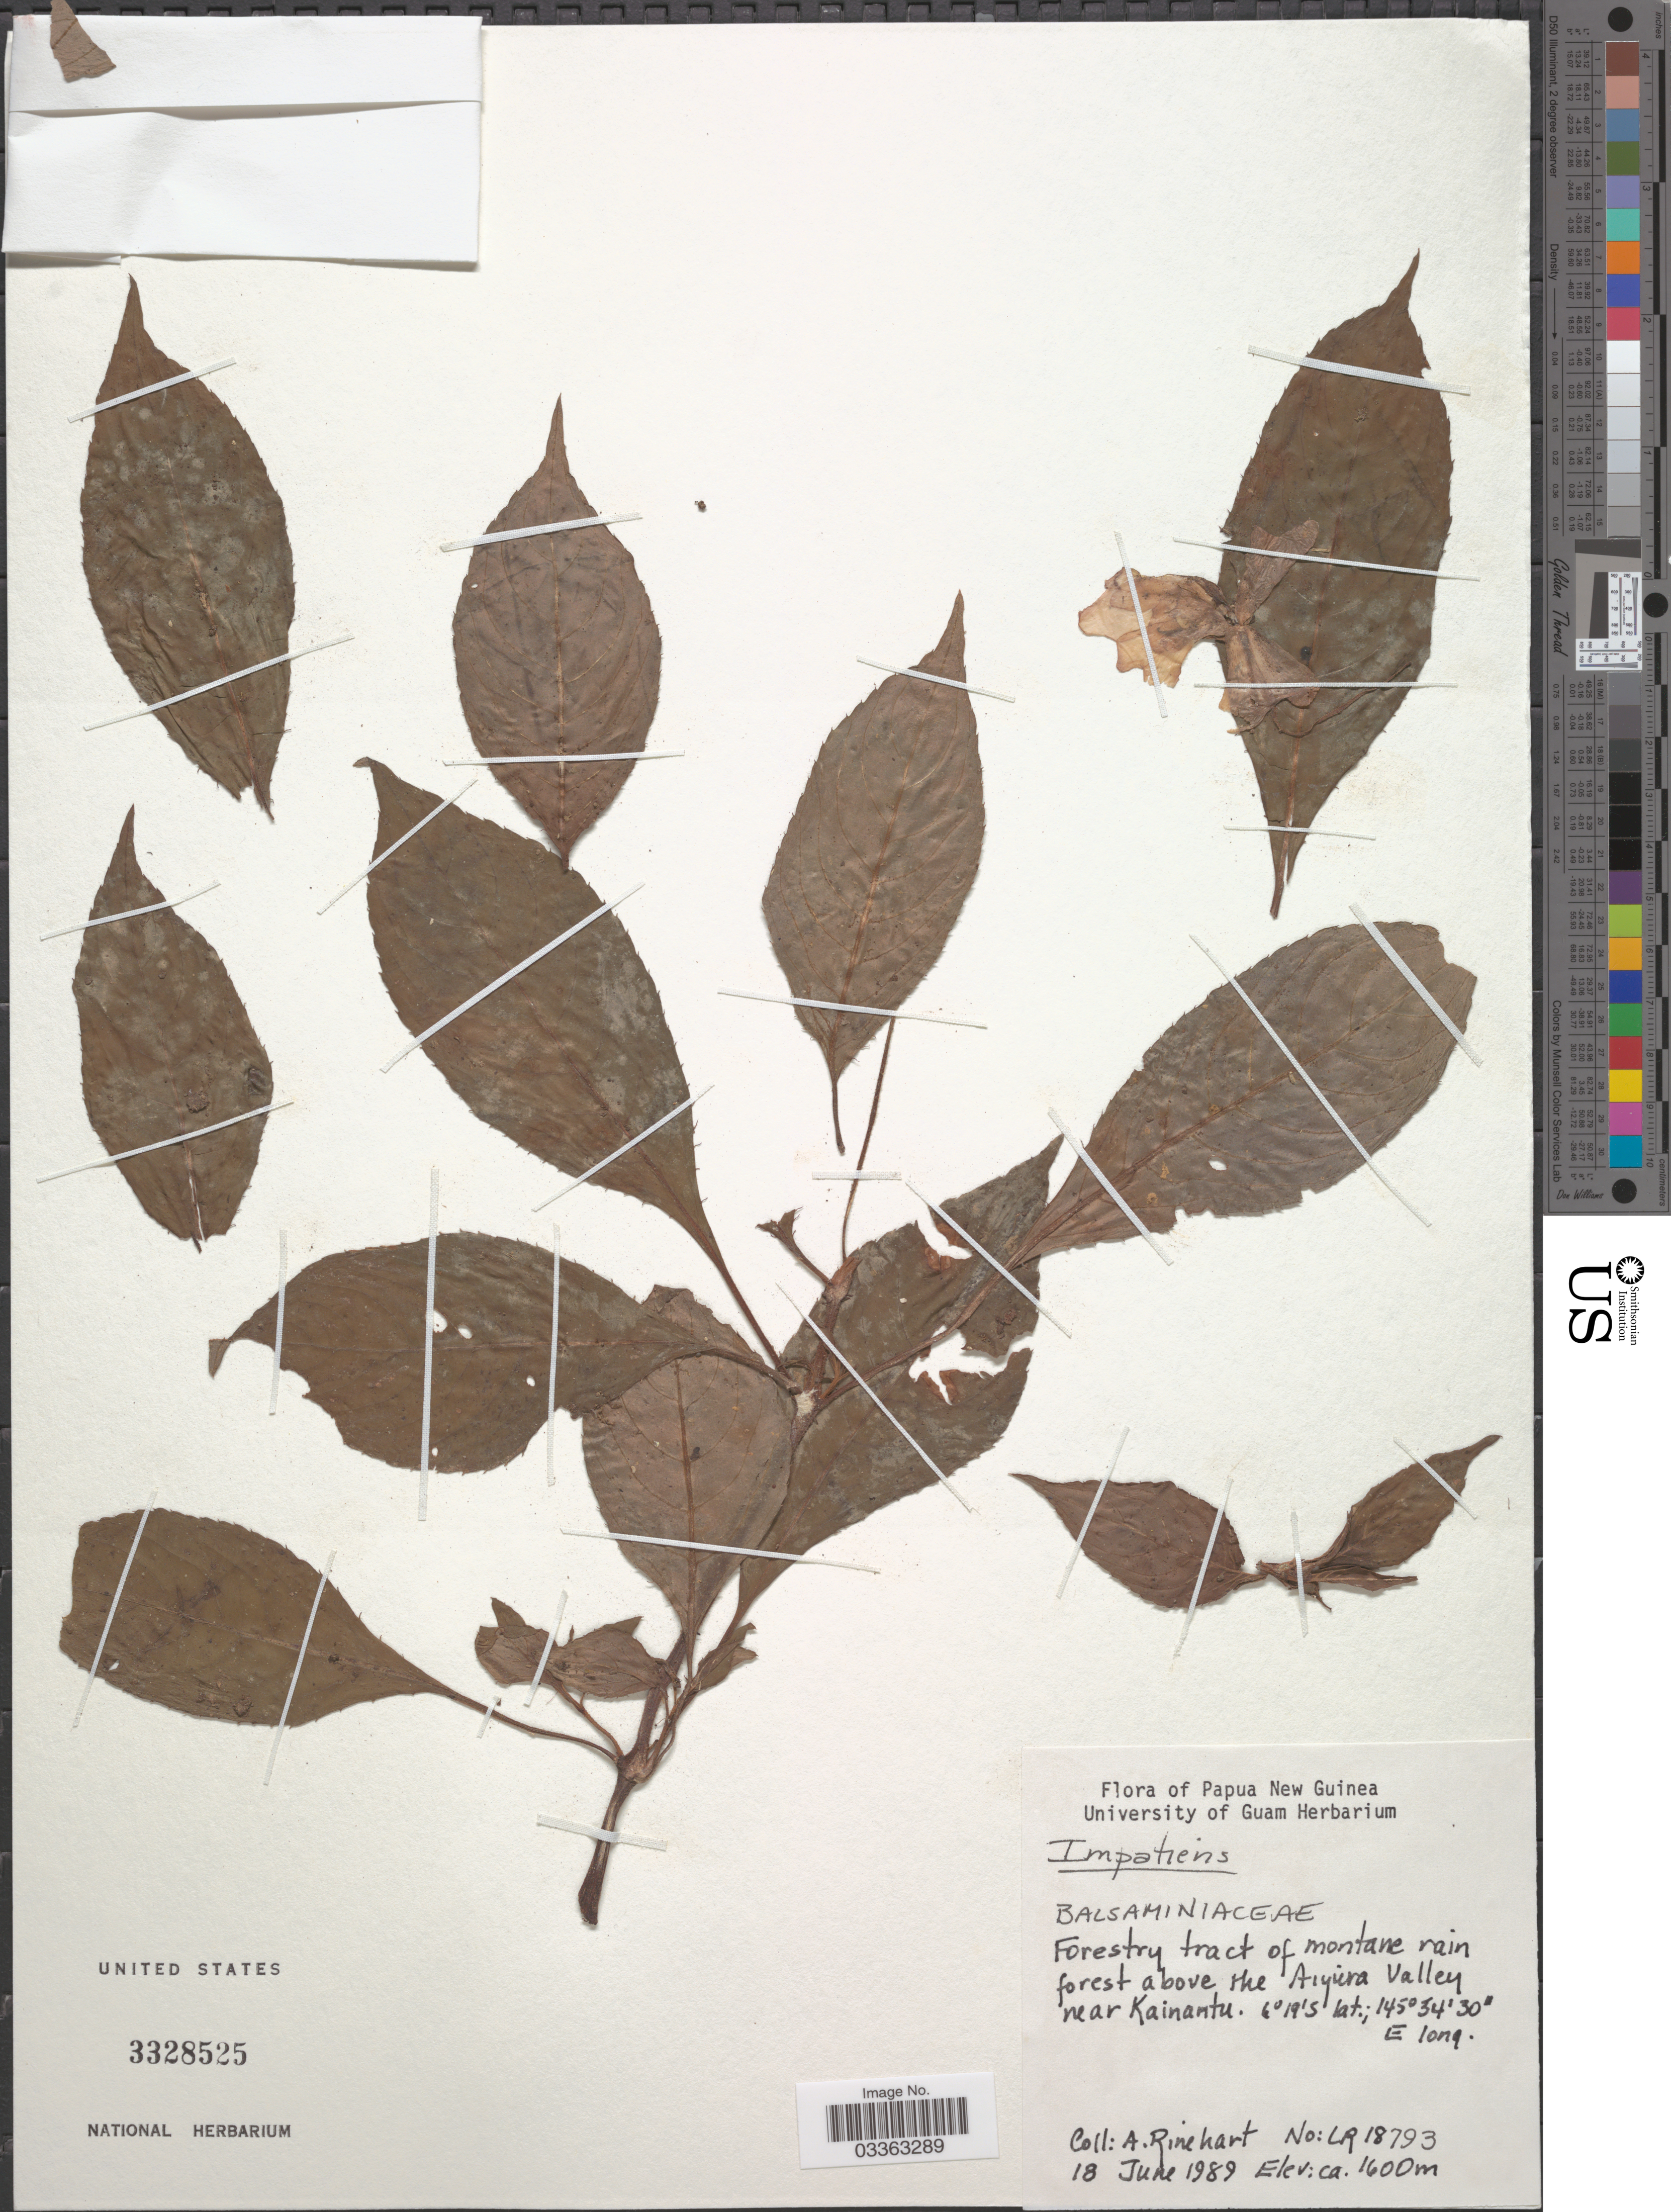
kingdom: Plantae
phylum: Tracheophyta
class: Magnoliopsida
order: Ericales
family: Balsaminaceae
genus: Impatiens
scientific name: Impatiens sp.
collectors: A. Rinehart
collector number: LR 18793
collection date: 1989-06-18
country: Papua New Guinea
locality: Forestry tract of montane rain forest above the Aiyura Valley near Kainantu.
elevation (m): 1600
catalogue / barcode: US 3328525